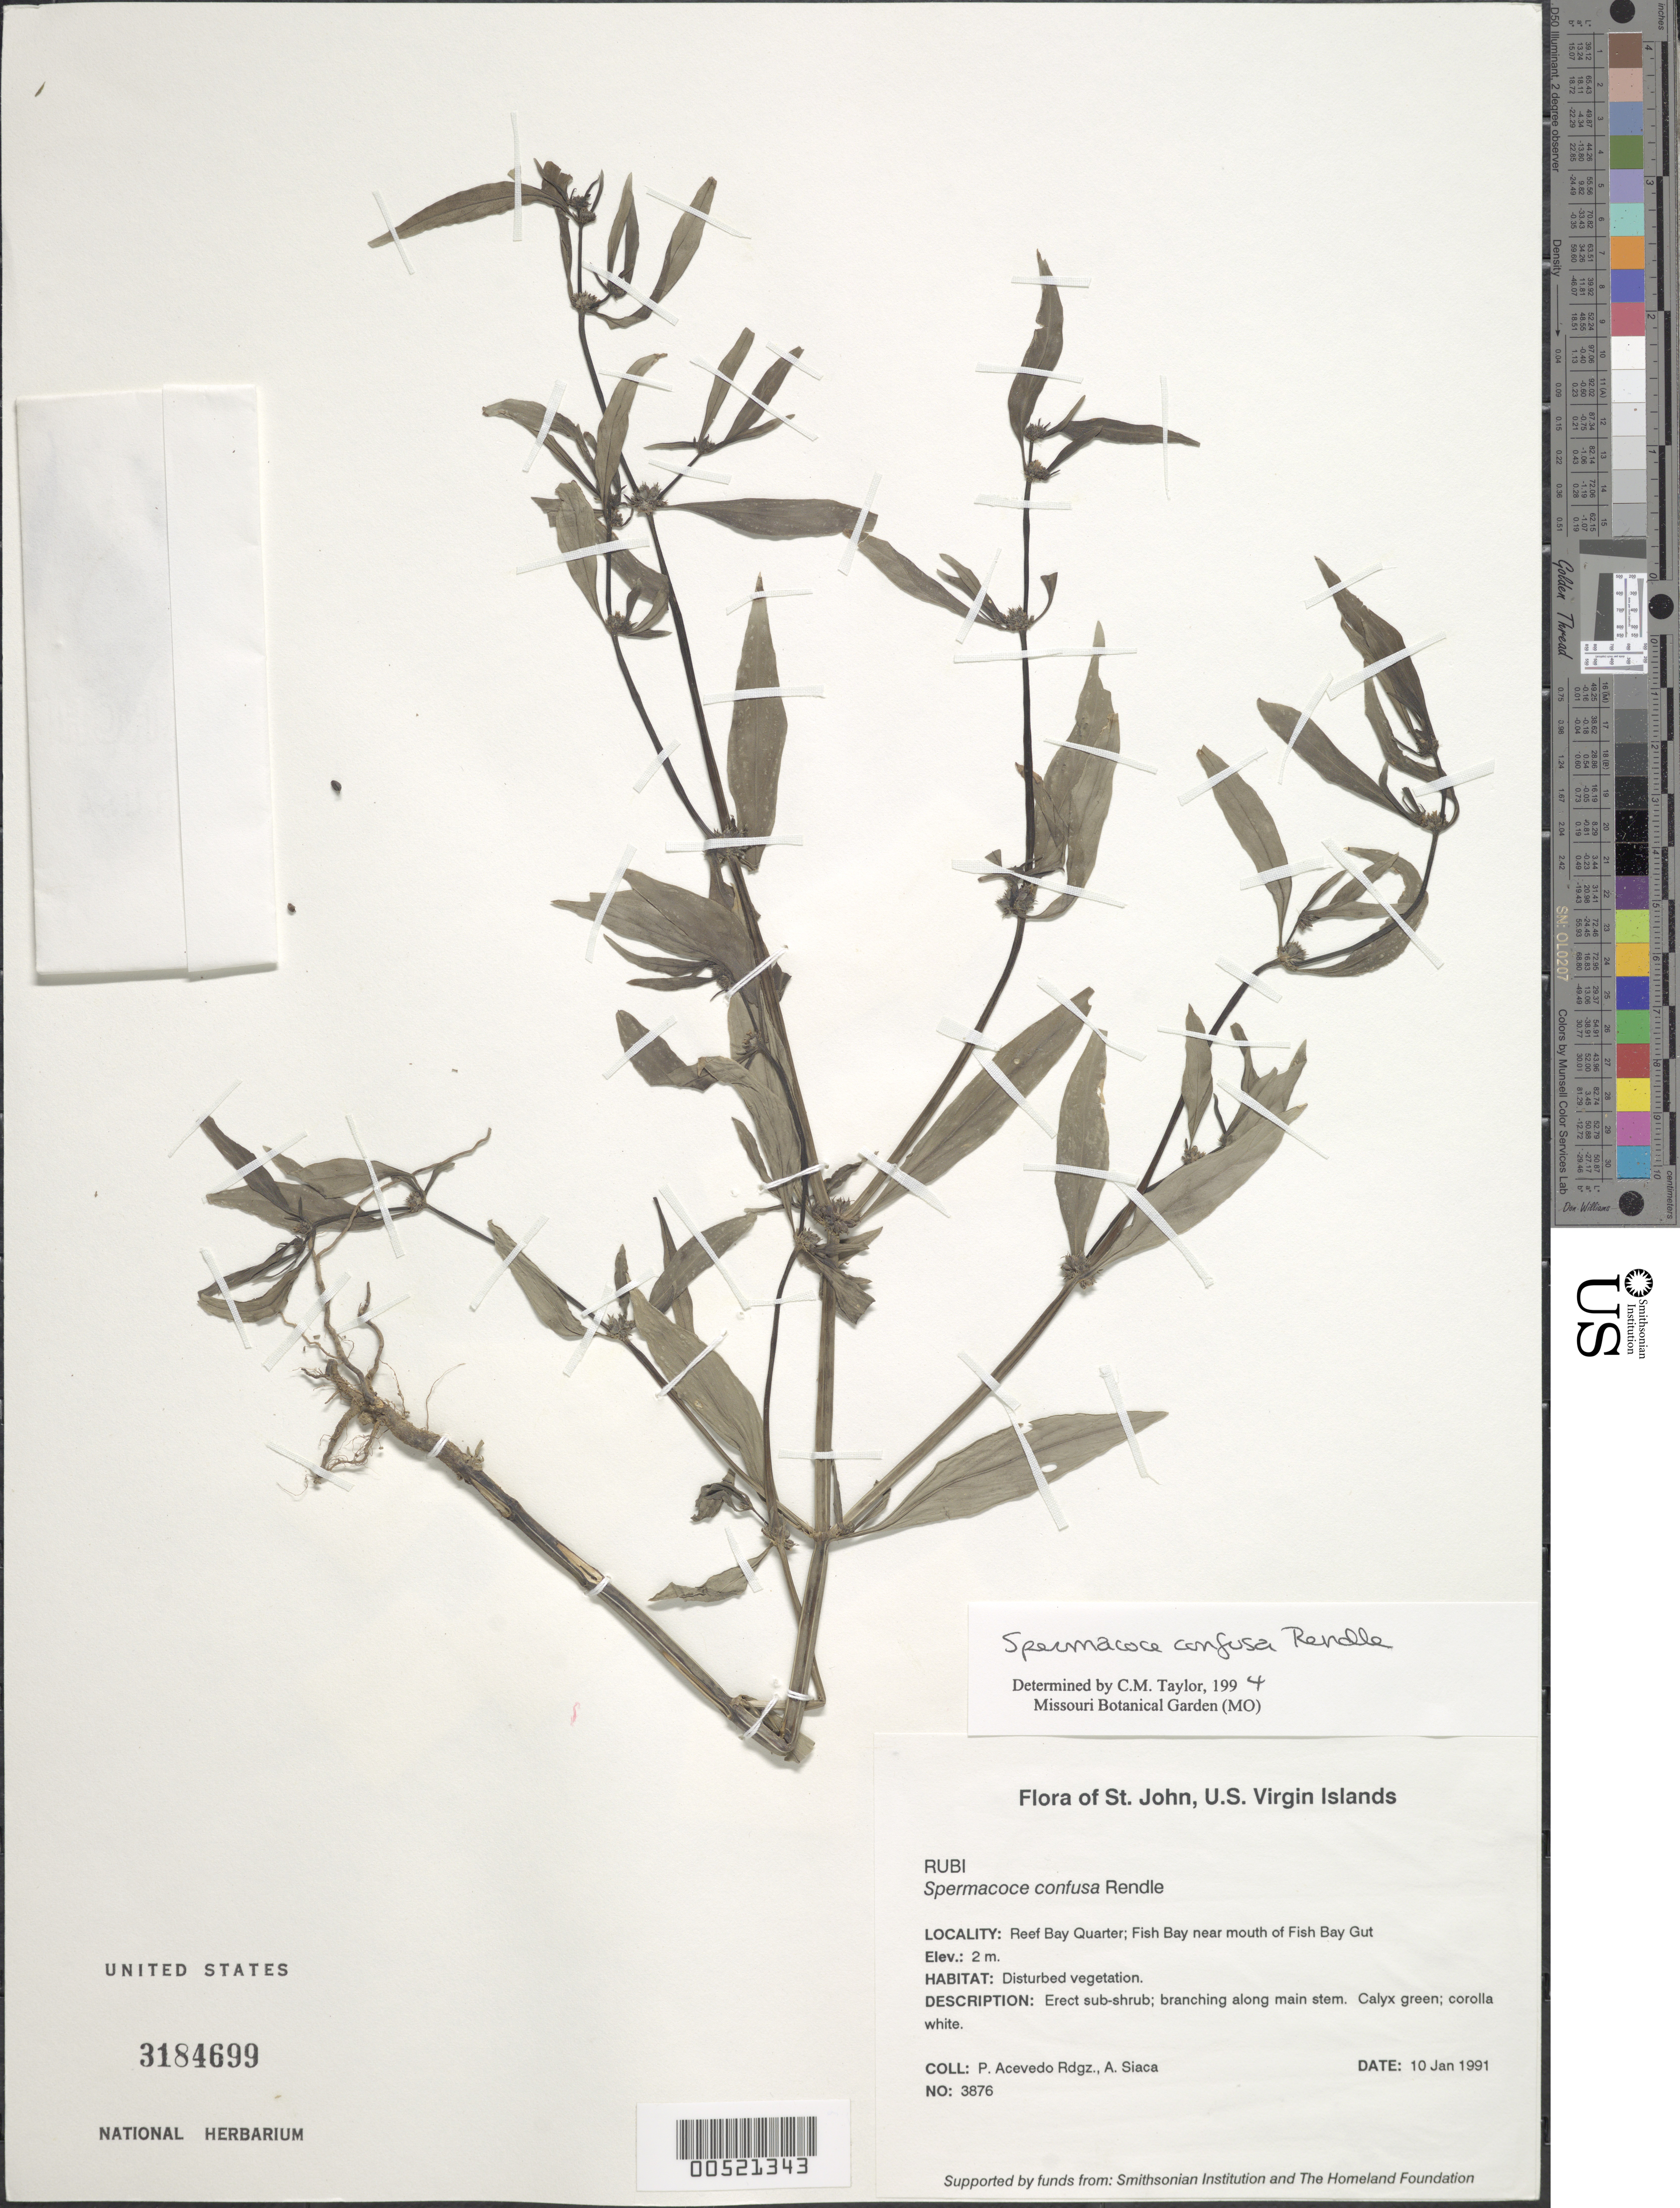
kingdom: Plantae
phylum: Tracheophyta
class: Magnoliopsida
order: Gentianales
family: Rubiaceae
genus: Spermacoce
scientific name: Spermacoce confusa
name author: Rendle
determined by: Taylor, Charlotte M.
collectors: P. Acevedo-Rodr. & A. Siaca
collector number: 3876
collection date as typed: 10 Jan 1991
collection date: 1991-01-10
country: U.S. Virgin Islands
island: St. John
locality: Reef Bay Quarter; Fish Bay near mouth of Fish Bay Gut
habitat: Disturbed vegetation.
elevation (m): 2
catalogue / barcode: US 3184699